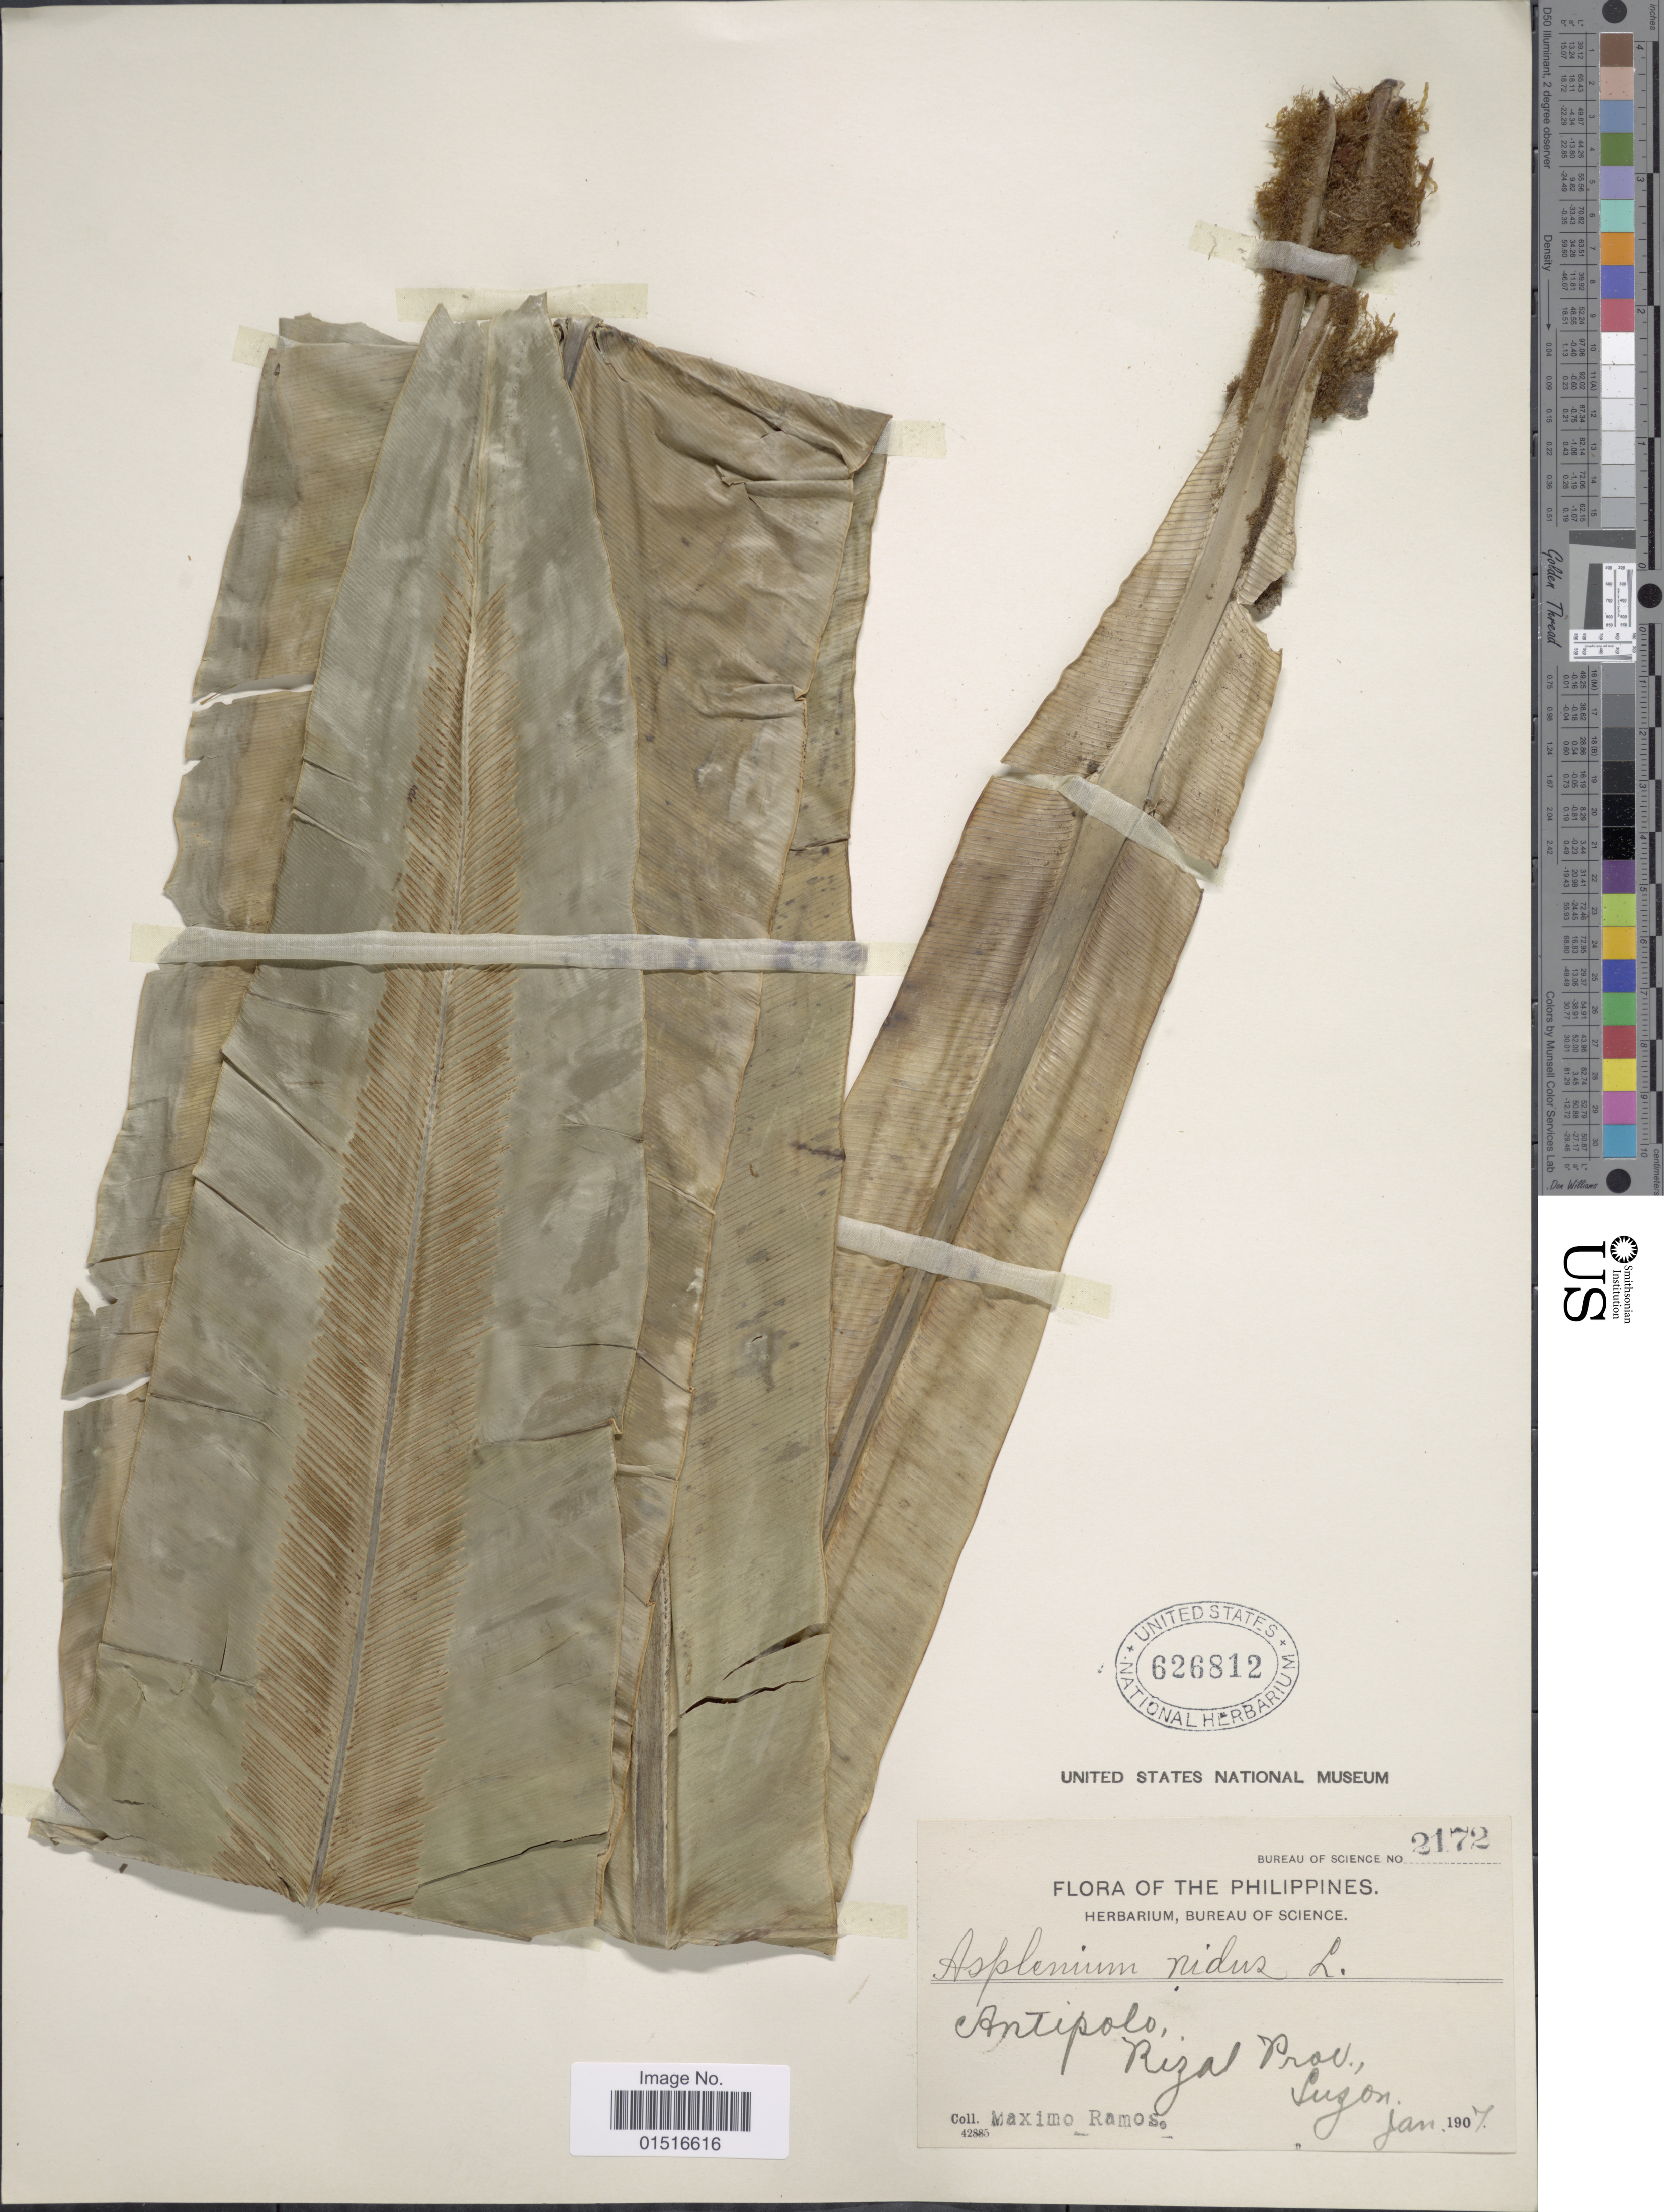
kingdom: Plantae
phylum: Tracheophyta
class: Polypodiopsida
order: Polypodiales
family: Aspleniaceae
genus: Asplenium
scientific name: Asplenium nidus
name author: L.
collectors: M. Ramos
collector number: Bureau of Science 2172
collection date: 1907-01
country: Philippines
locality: Antipolo, Rizal prov., Luzon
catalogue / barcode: US 626812